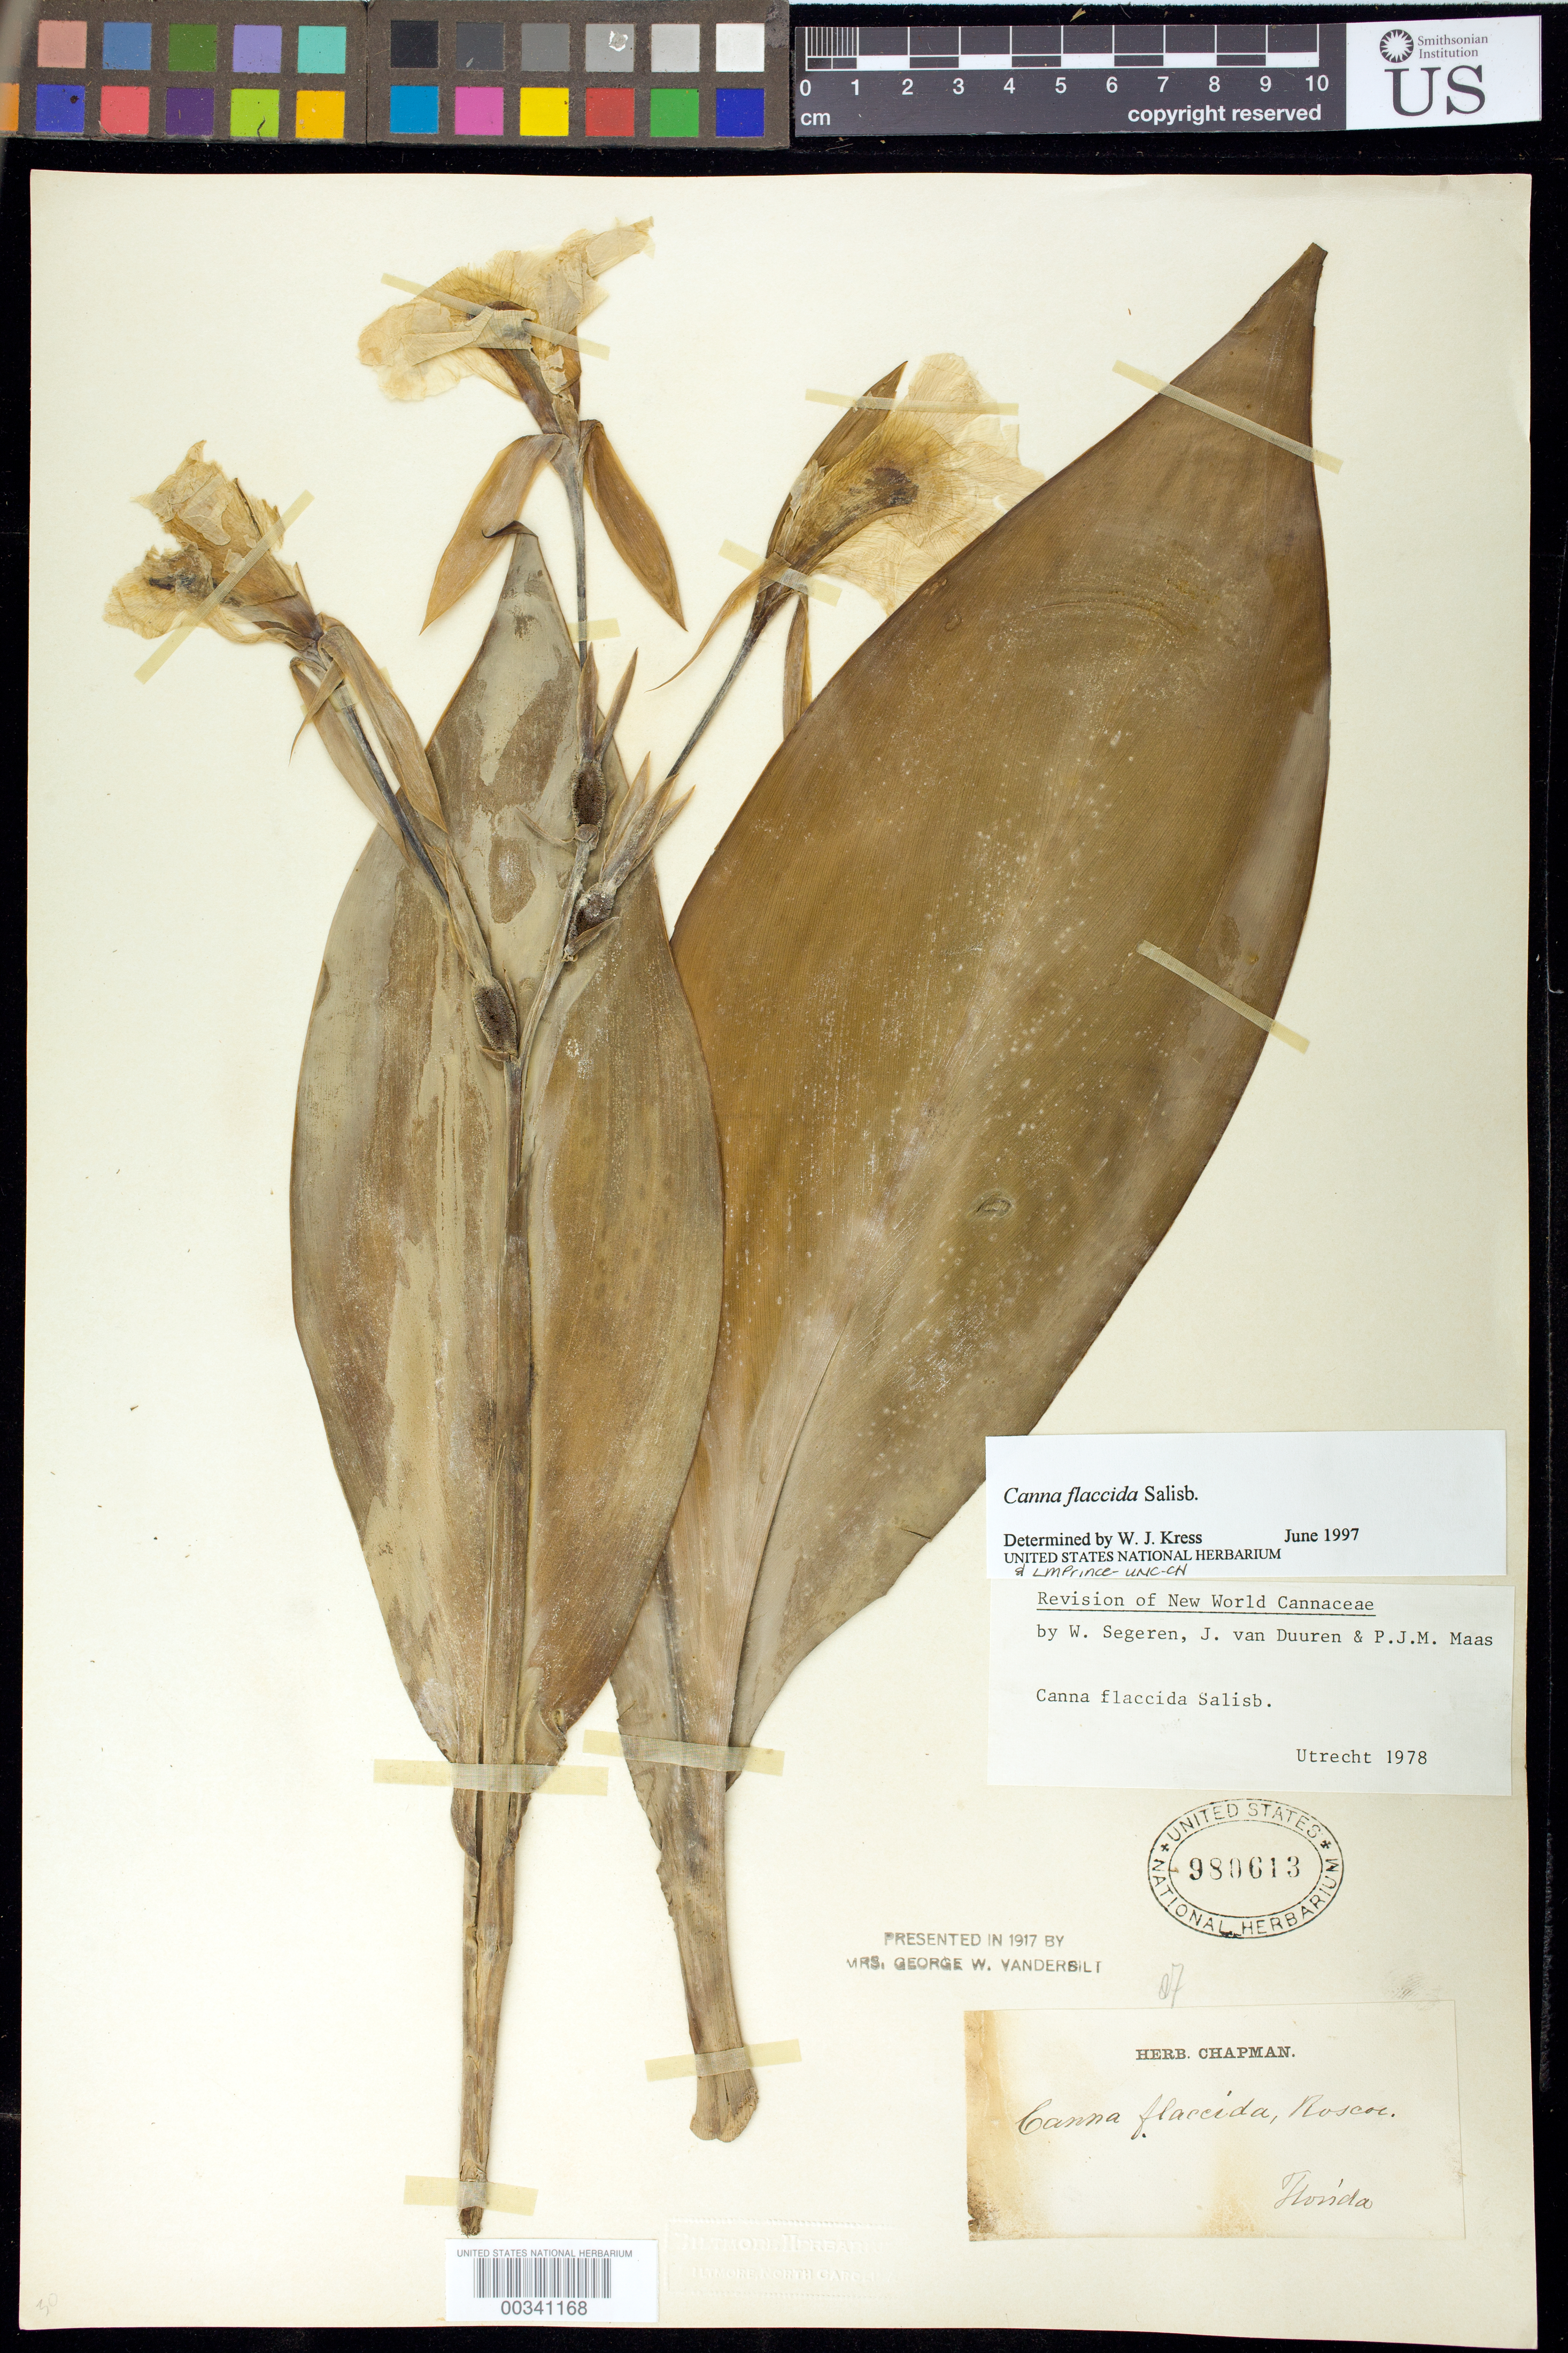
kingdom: Plantae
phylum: Tracheophyta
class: Liliopsida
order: Zingiberales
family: Cannaceae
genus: Canna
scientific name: Canna flaccida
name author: Salisb.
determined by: Segeren, W.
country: United States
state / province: Florida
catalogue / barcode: US 980613